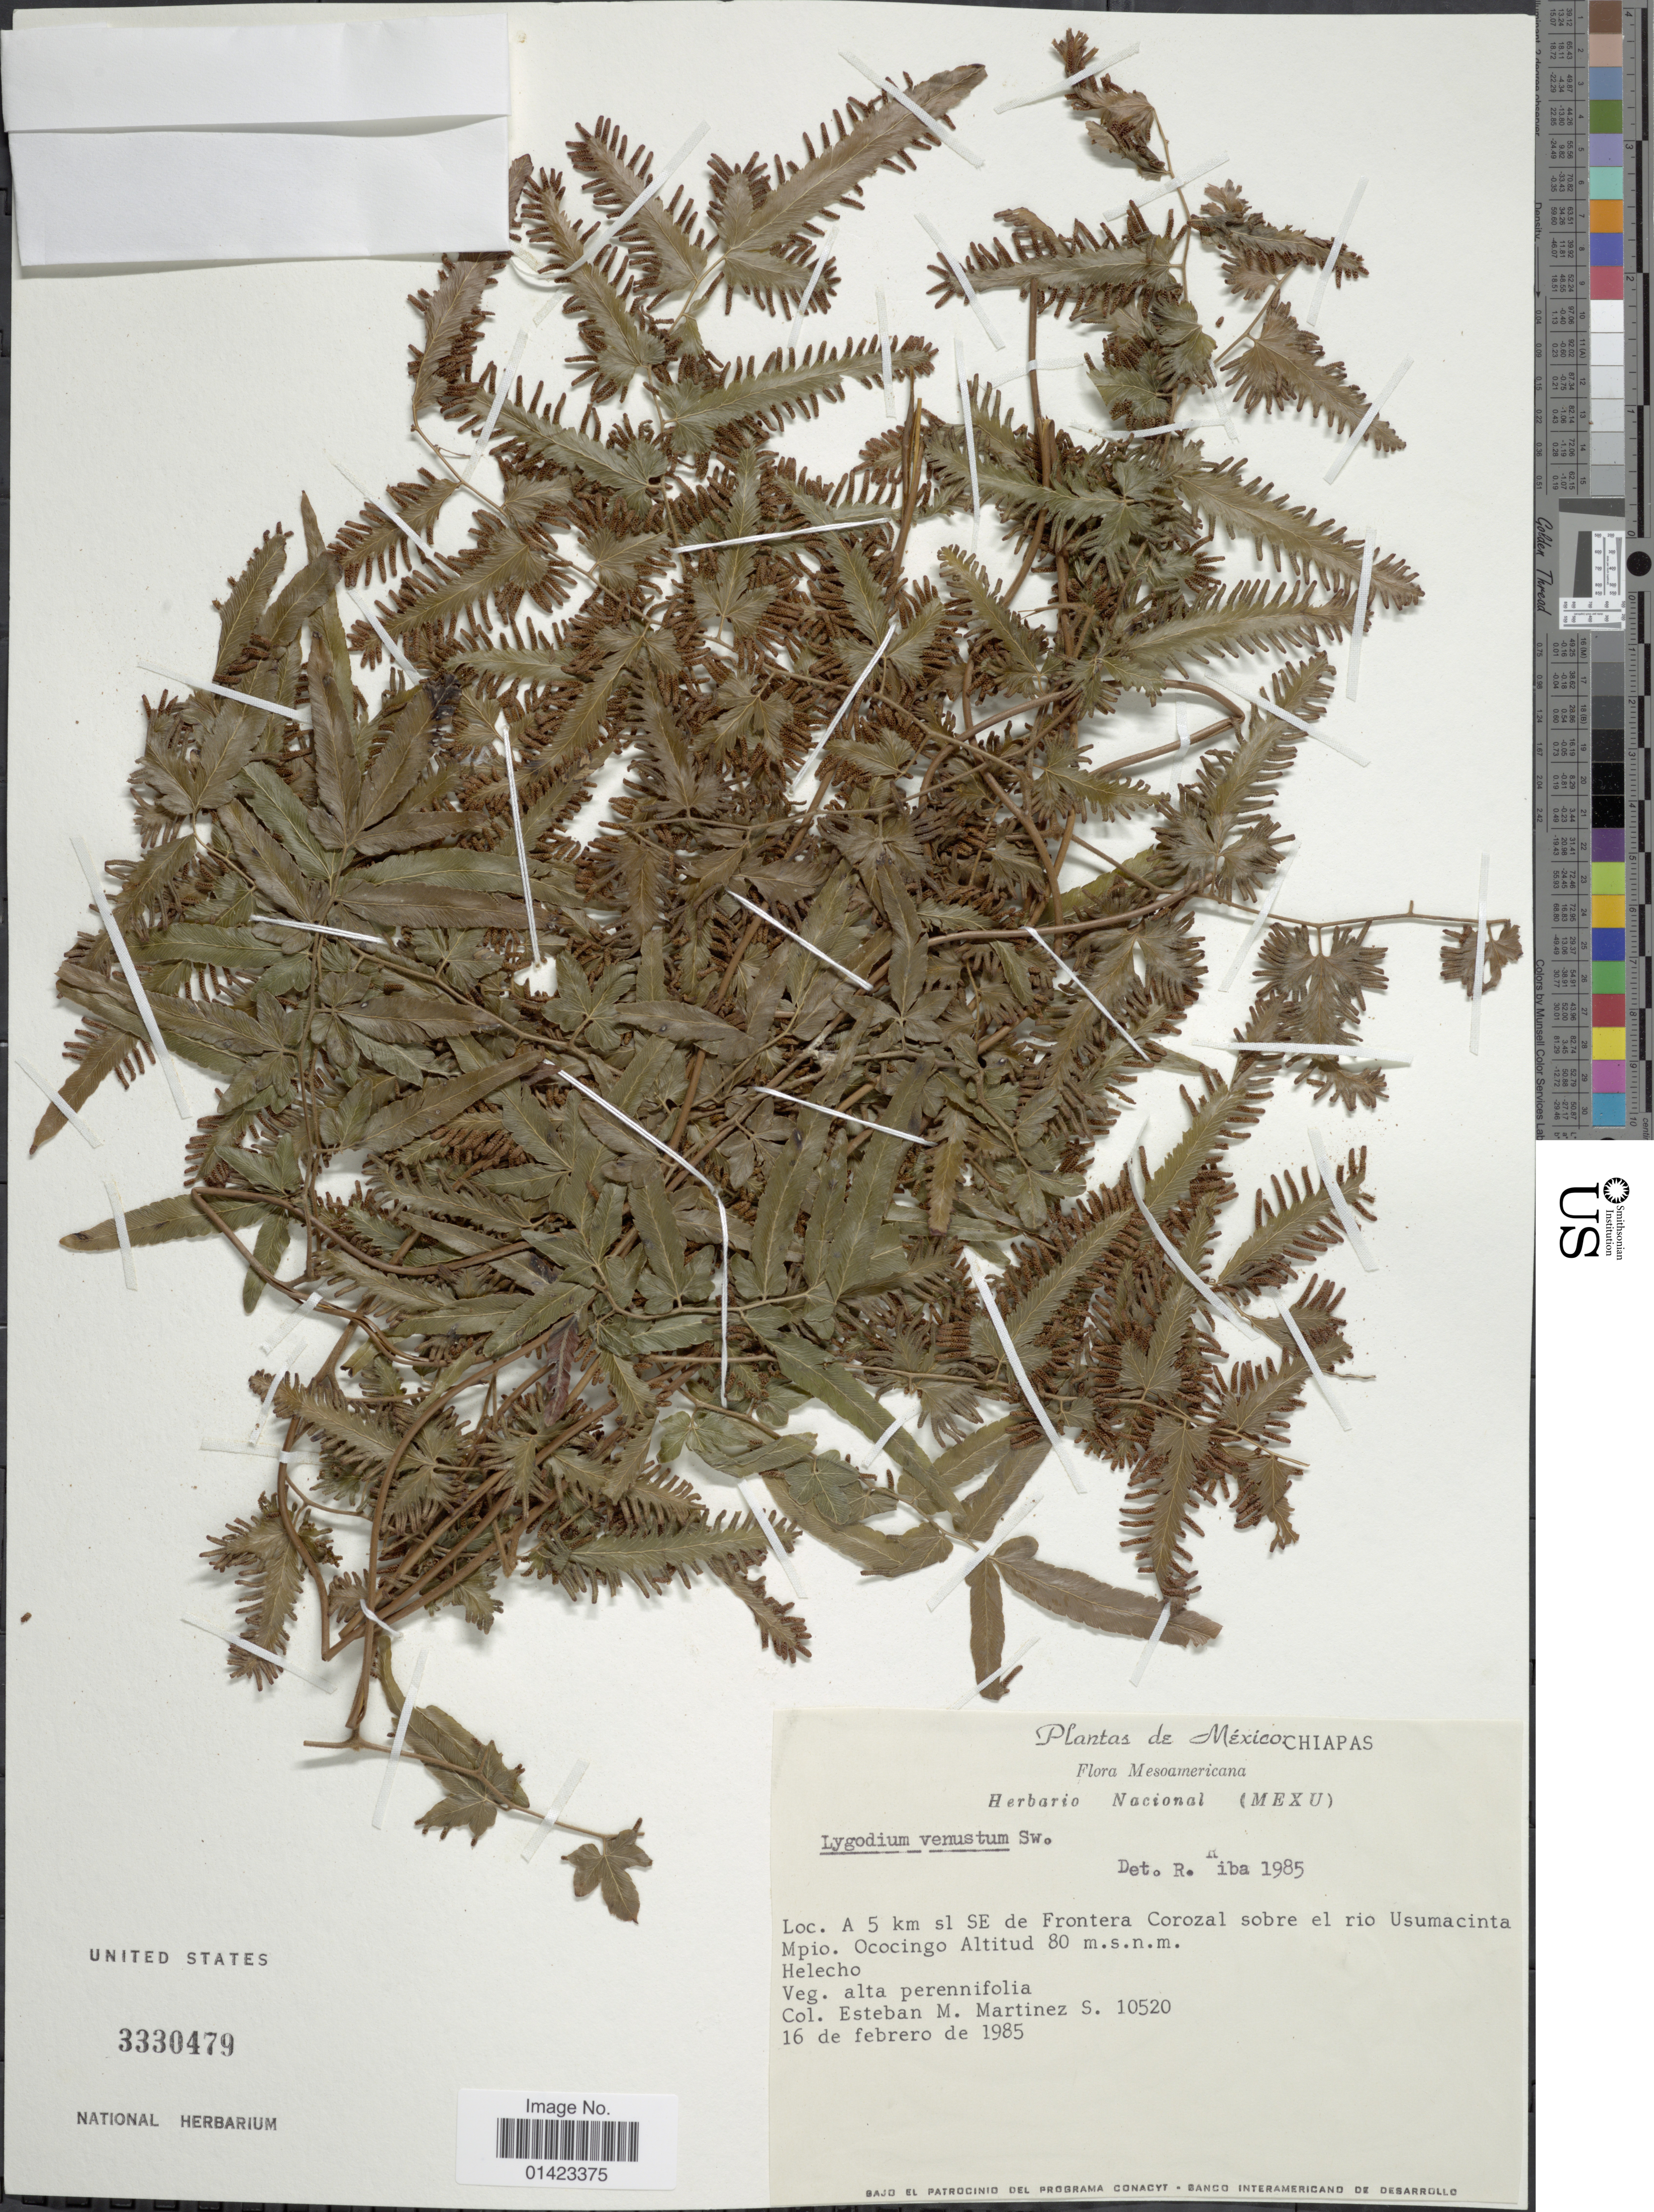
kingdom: Plantae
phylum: Tracheophyta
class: Polypodiopsida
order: Schizaeales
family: Lygodiaceae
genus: Lygodium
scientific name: Lygodium venustum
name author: Sw.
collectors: E. M. Martínez S.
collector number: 10520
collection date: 1985-02-16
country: Mexico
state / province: Chiapas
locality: Chiapas, Mesoamericana, A 5km sl SE de Frontera Corozal sobre el rio Usumacinta Mpio. Ococingo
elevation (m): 80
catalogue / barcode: US 3330479